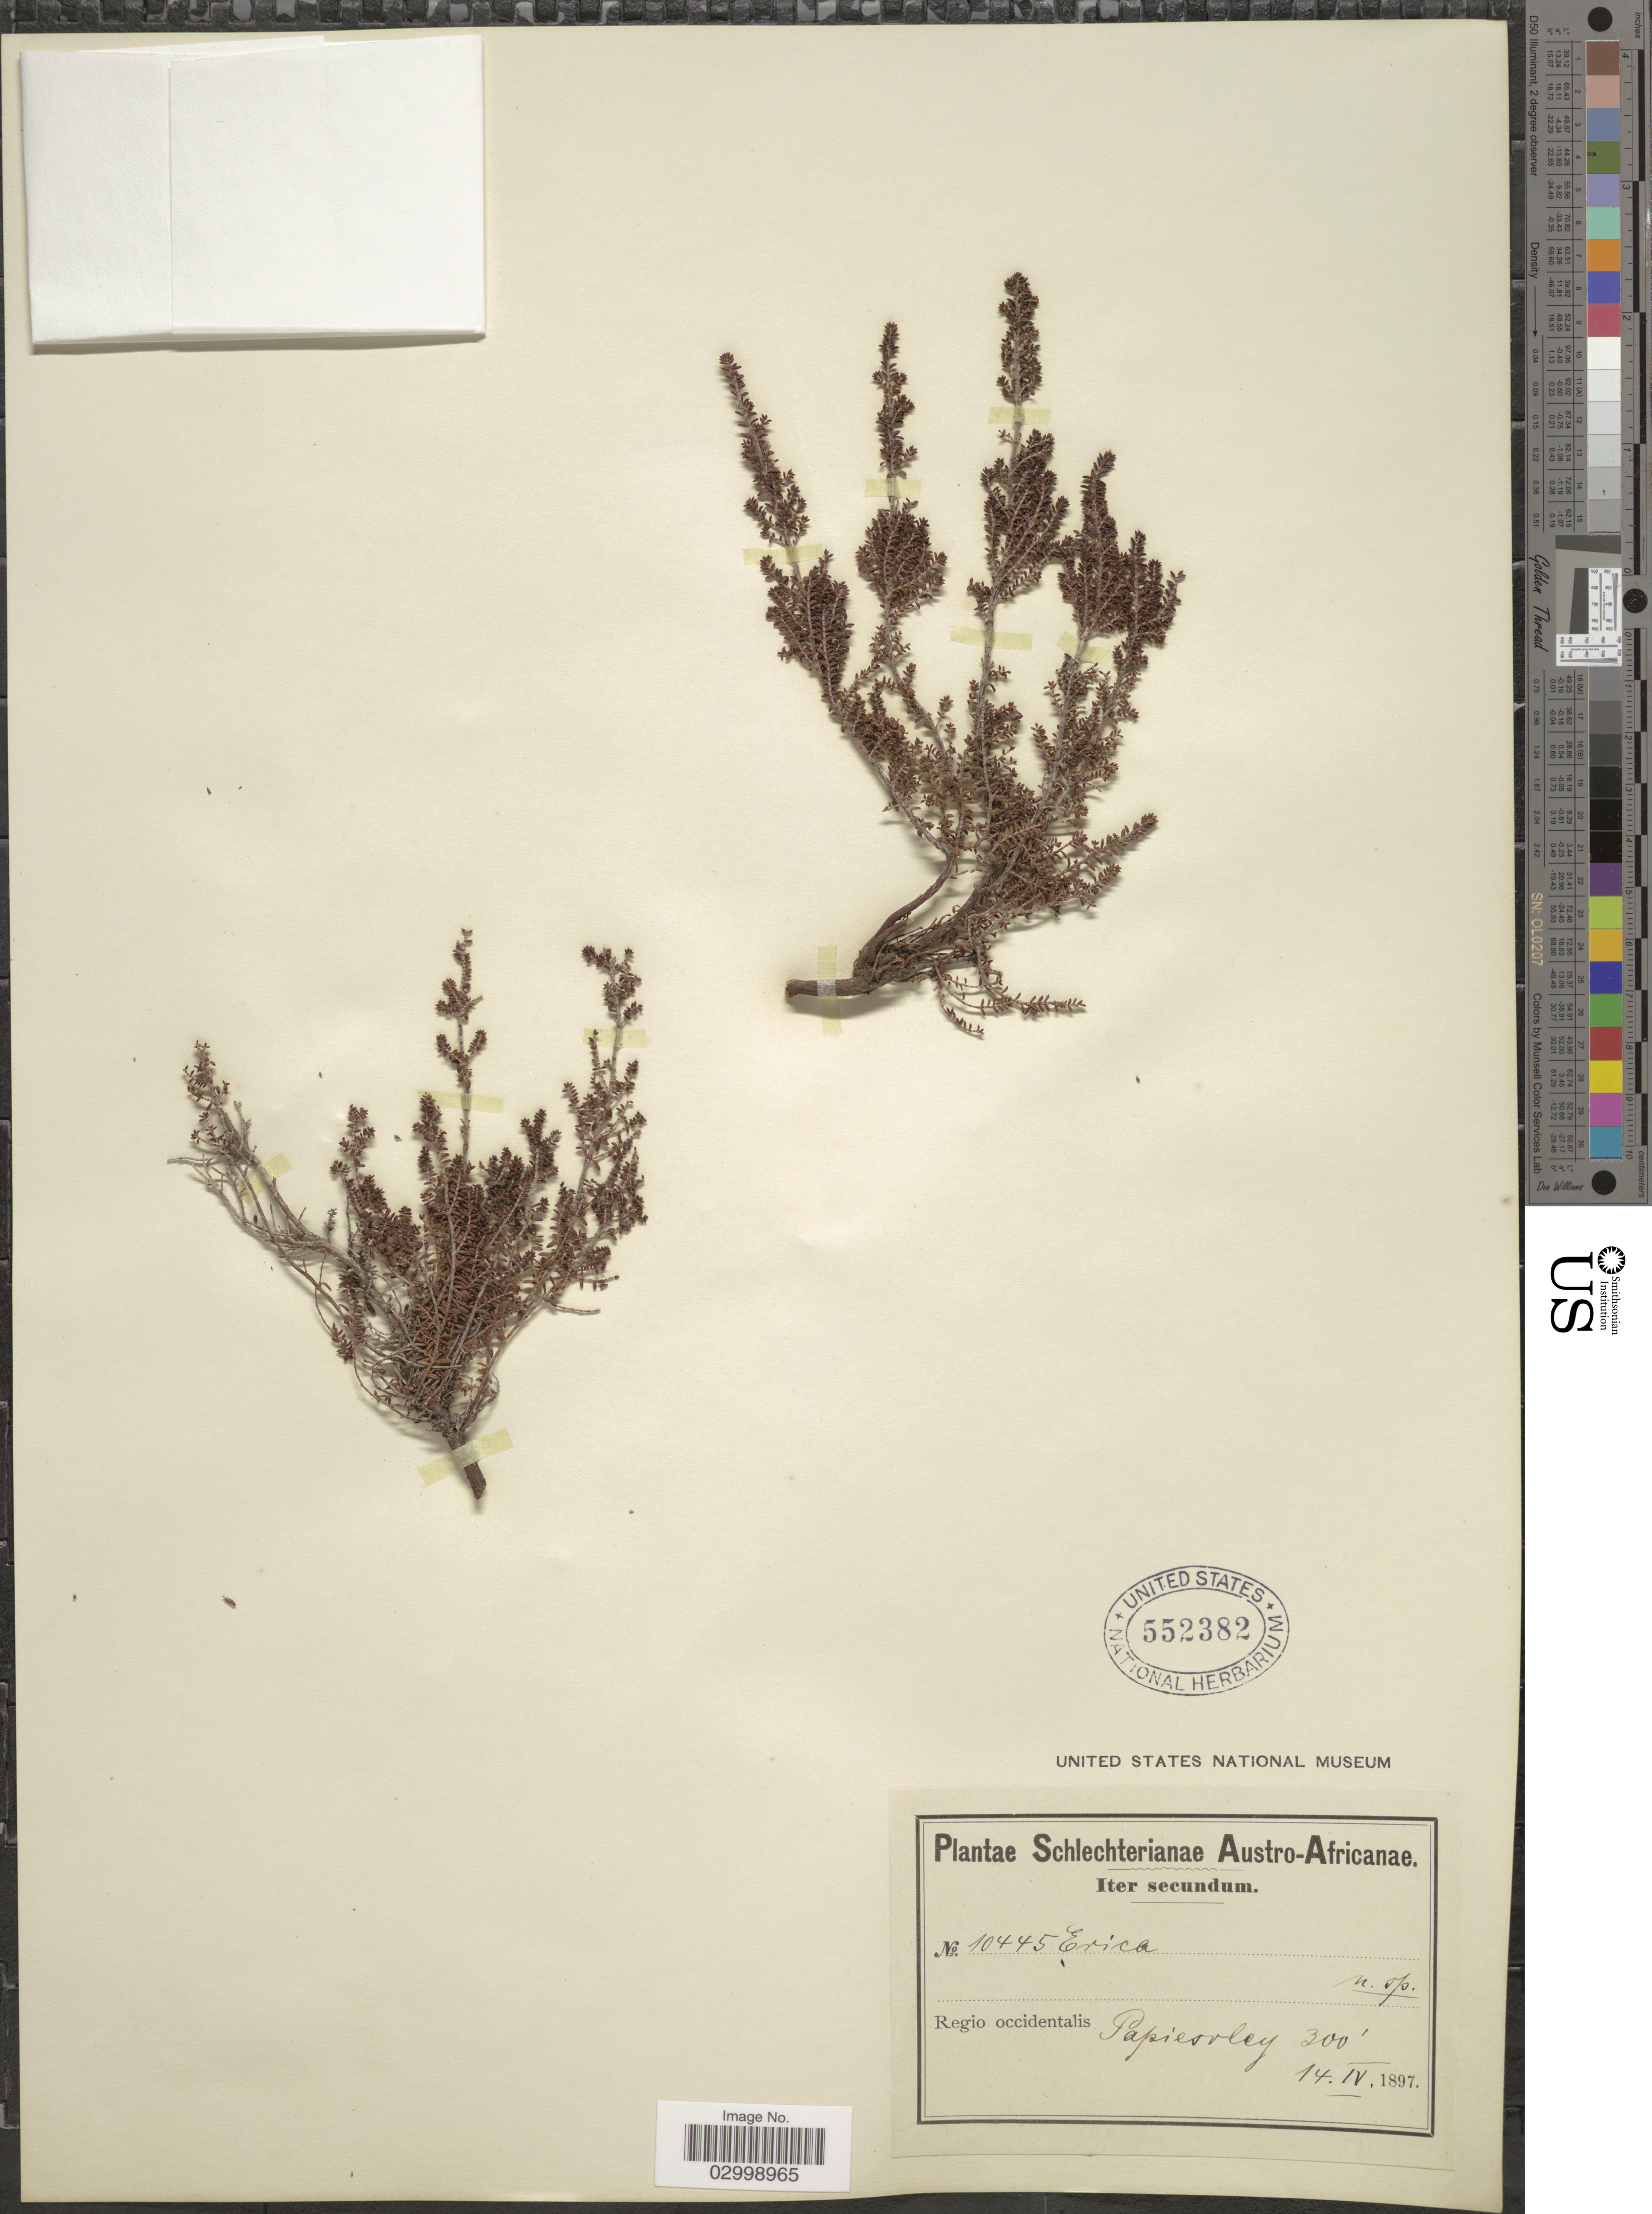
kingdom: Plantae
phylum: Tracheophyta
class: Magnoliopsida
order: Ericales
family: Ericaceae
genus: Erica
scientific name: Erica sp.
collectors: Schlechter, --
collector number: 10445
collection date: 1897-04-14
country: South Africa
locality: Austro-Africanae, Regio occidentalis, Papiesvley.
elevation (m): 91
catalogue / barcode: US 552382